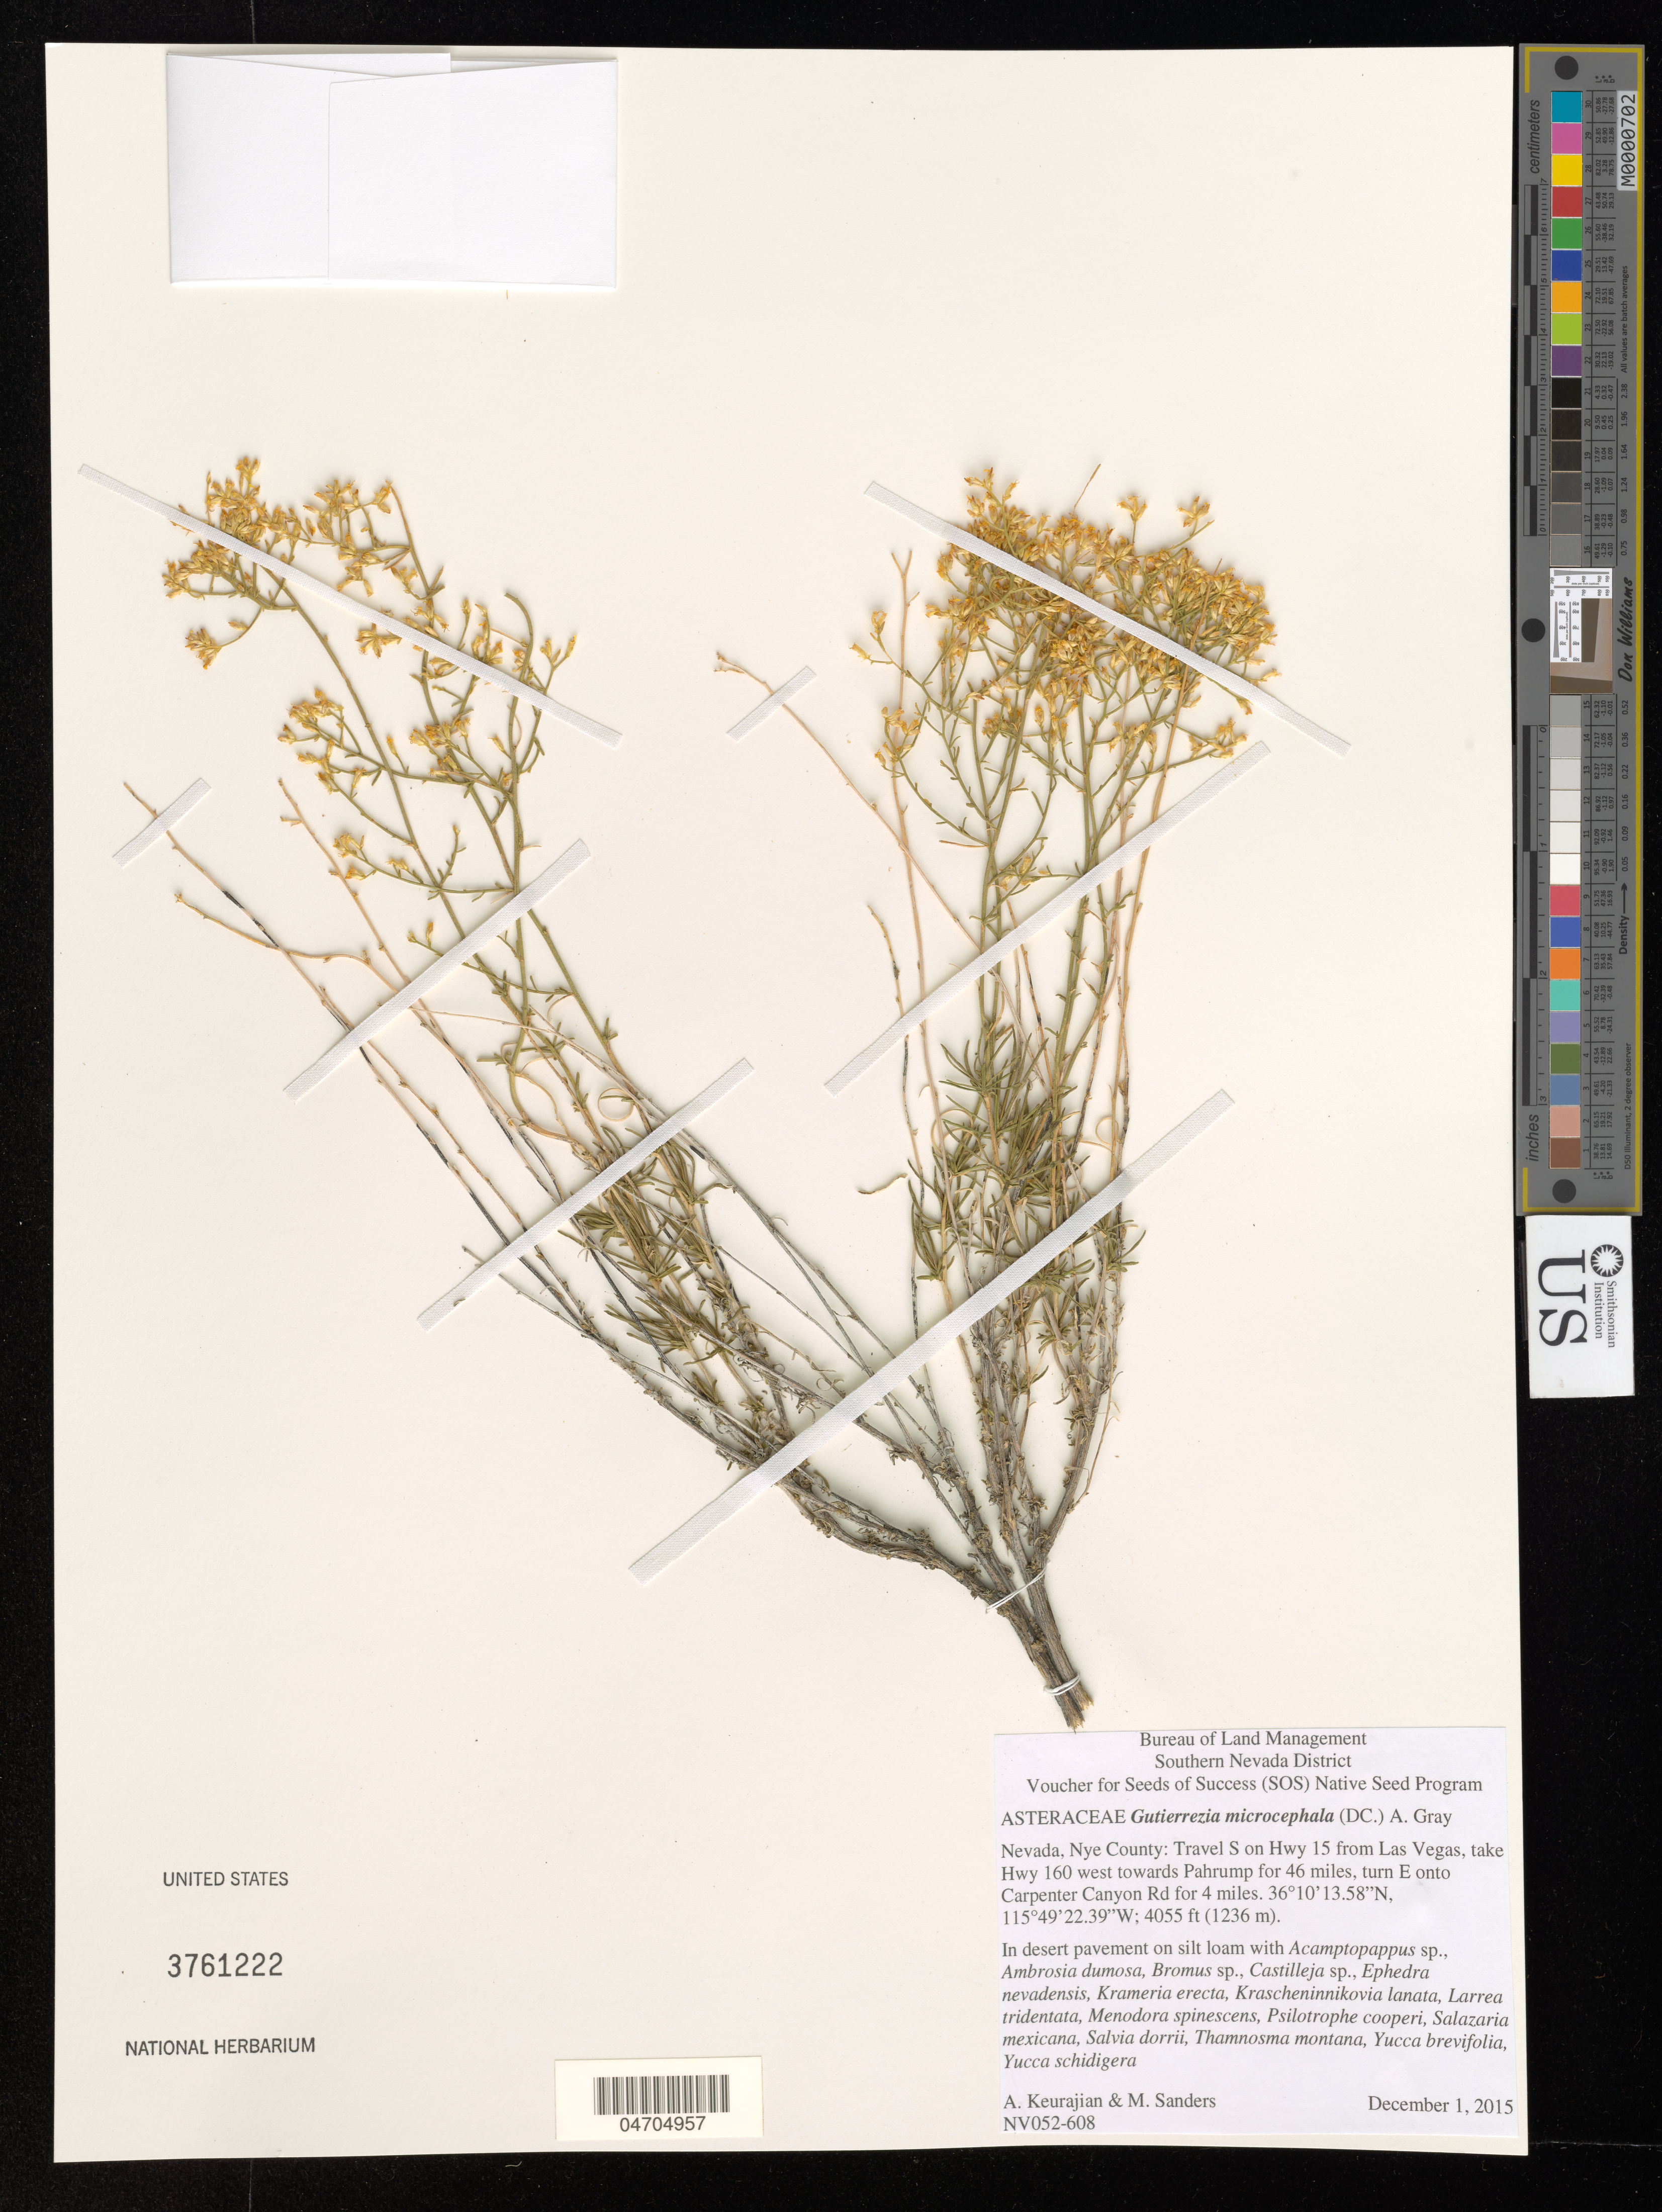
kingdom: Plantae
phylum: Tracheophyta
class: Magnoliopsida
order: Asterales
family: Asteraceae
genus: Gutierrezia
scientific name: Gutierrezia microcephala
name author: (DC.) A. Gray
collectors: A. Keurajian & M. Sanders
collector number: NV052-608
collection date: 2015-12-01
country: United States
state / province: Nevada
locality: Southern Nevada District. Nye County: Travel S on Hwy 15 from Las Vegas, take Hwy 160 west towards Pahrump for 46 miles, turn E onto Carpenter Canyon Rd for 4 miles.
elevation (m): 1236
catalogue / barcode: US 3761222